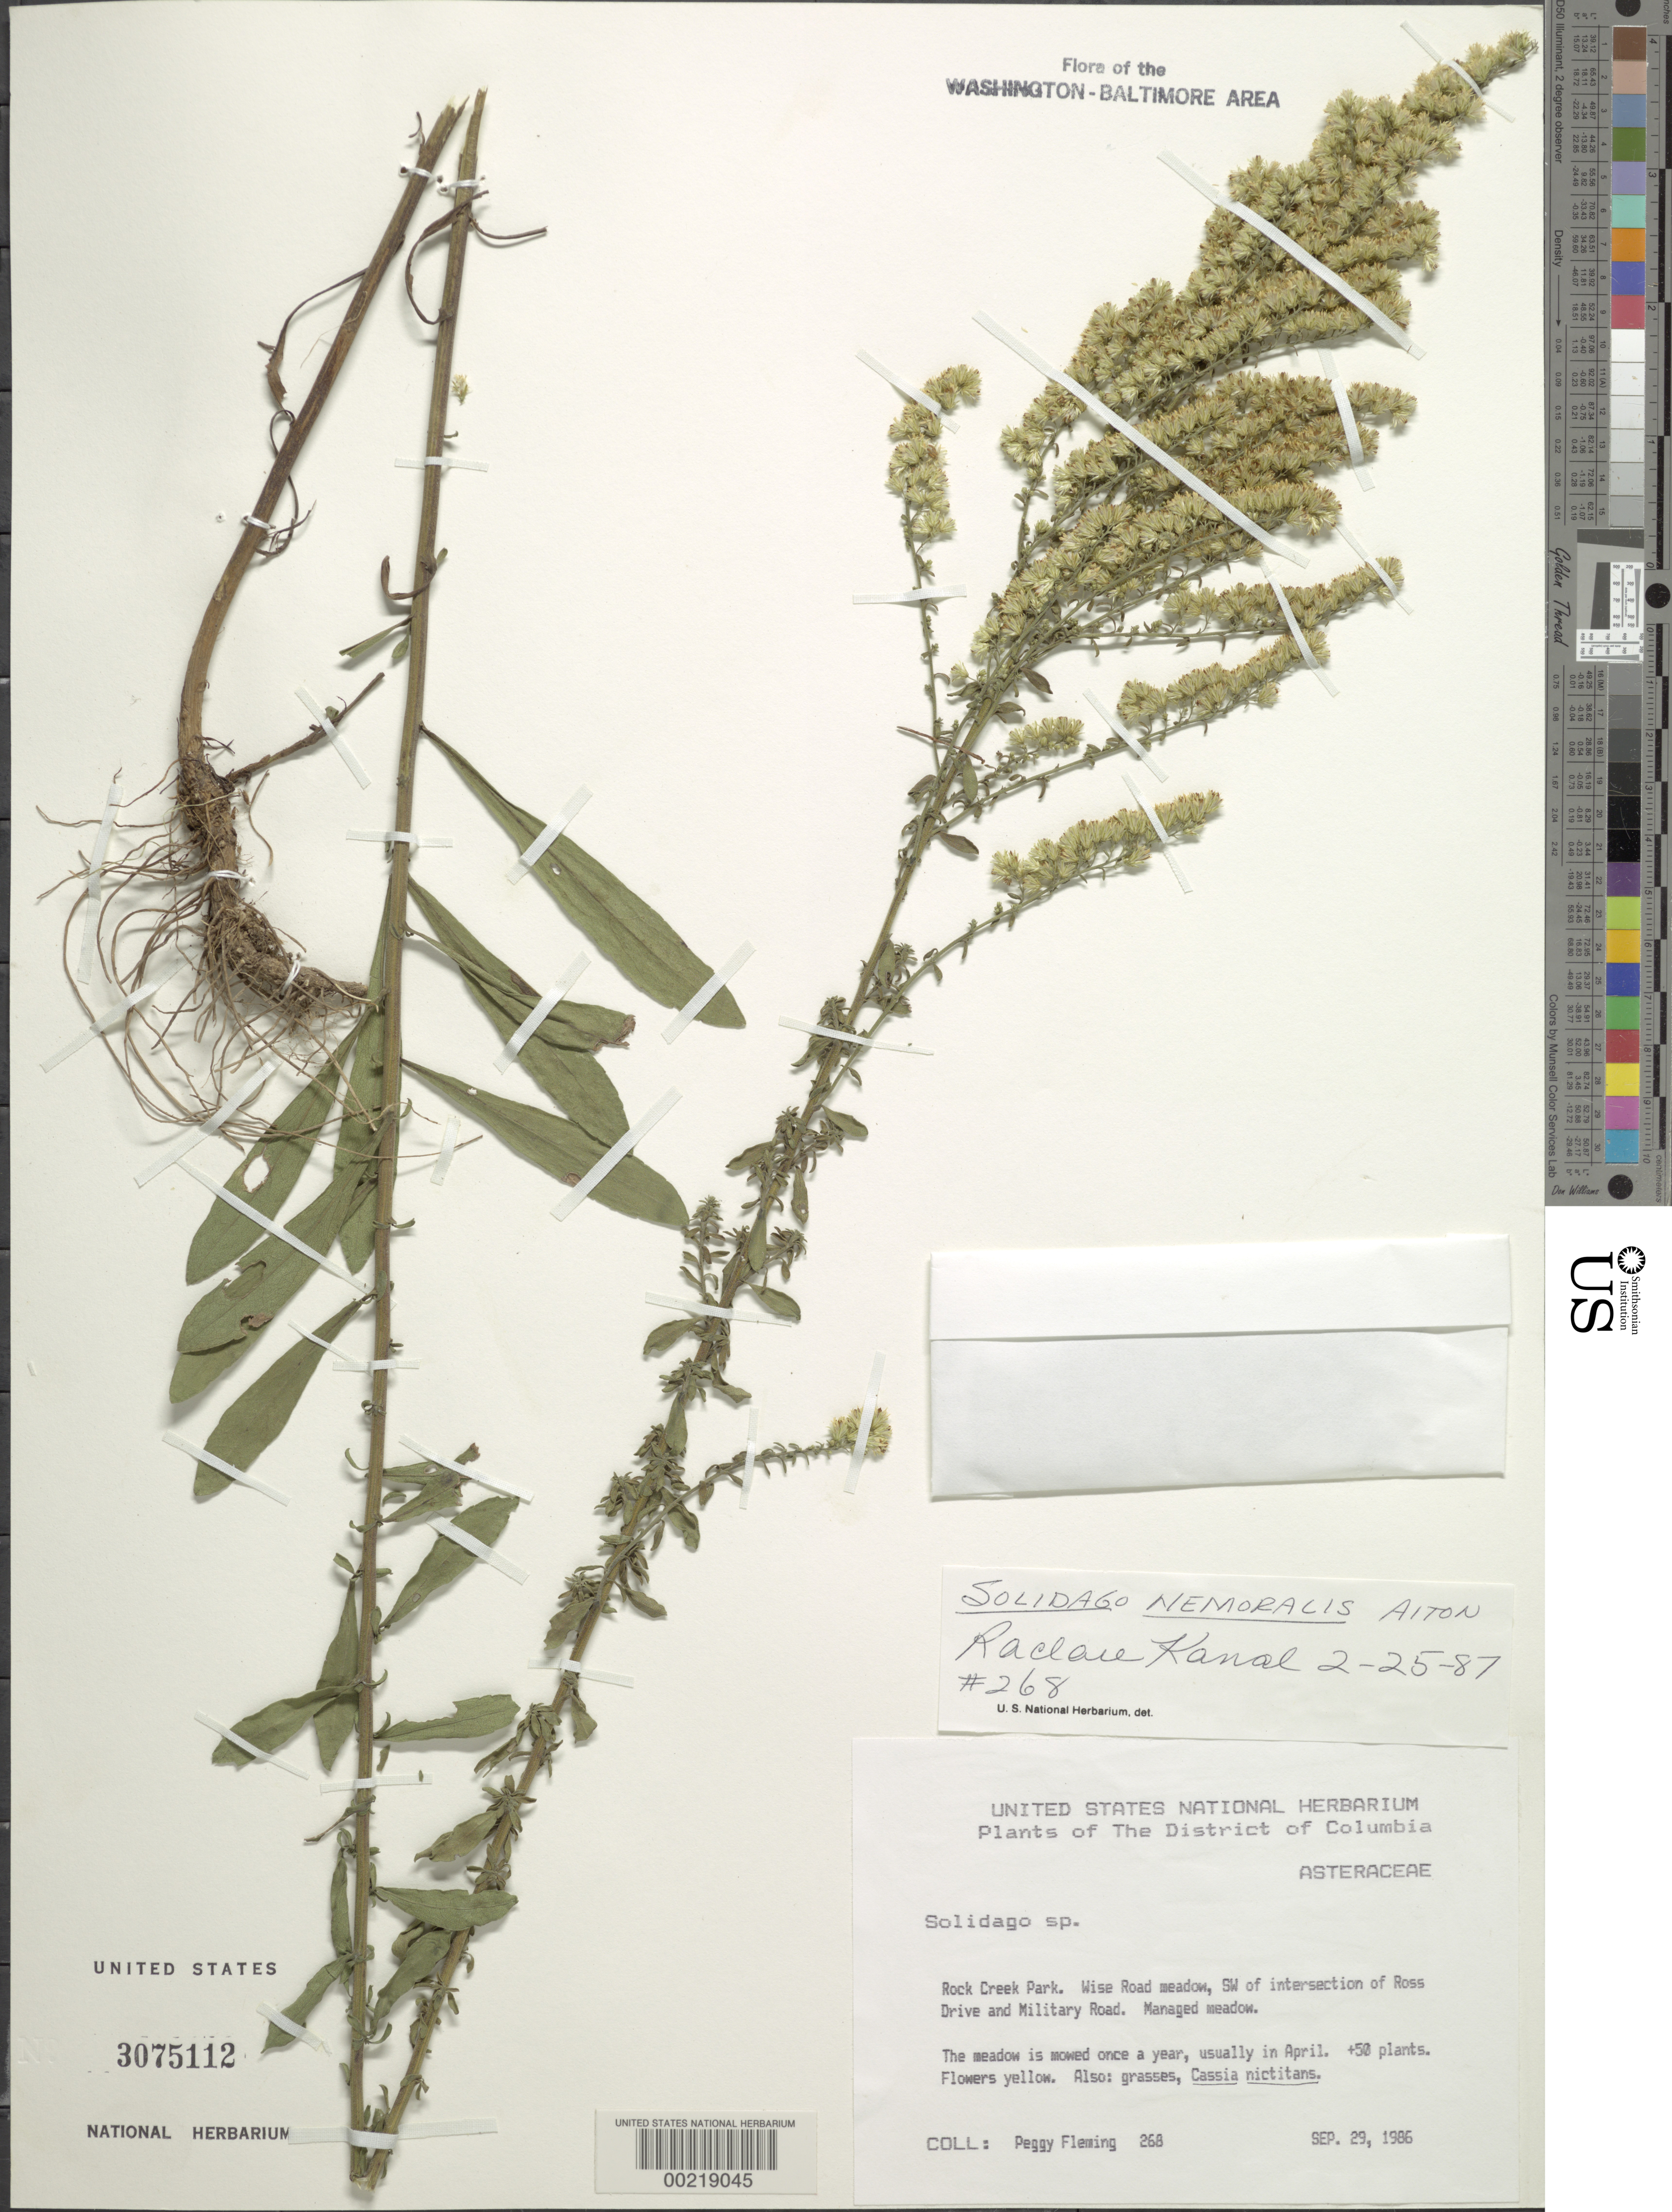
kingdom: Plantae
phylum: Tracheophyta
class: Magnoliopsida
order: Asterales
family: Asteraceae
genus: Solidago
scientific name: Solidago nemoralis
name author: Aiton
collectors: P. Fleming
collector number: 268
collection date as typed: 29 Sep 1986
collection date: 1986-09-29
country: United States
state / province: District of Columbia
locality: Rock Creek Park, Wise Road meadow, SW of Ross Drive and Military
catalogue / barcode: US 3075112